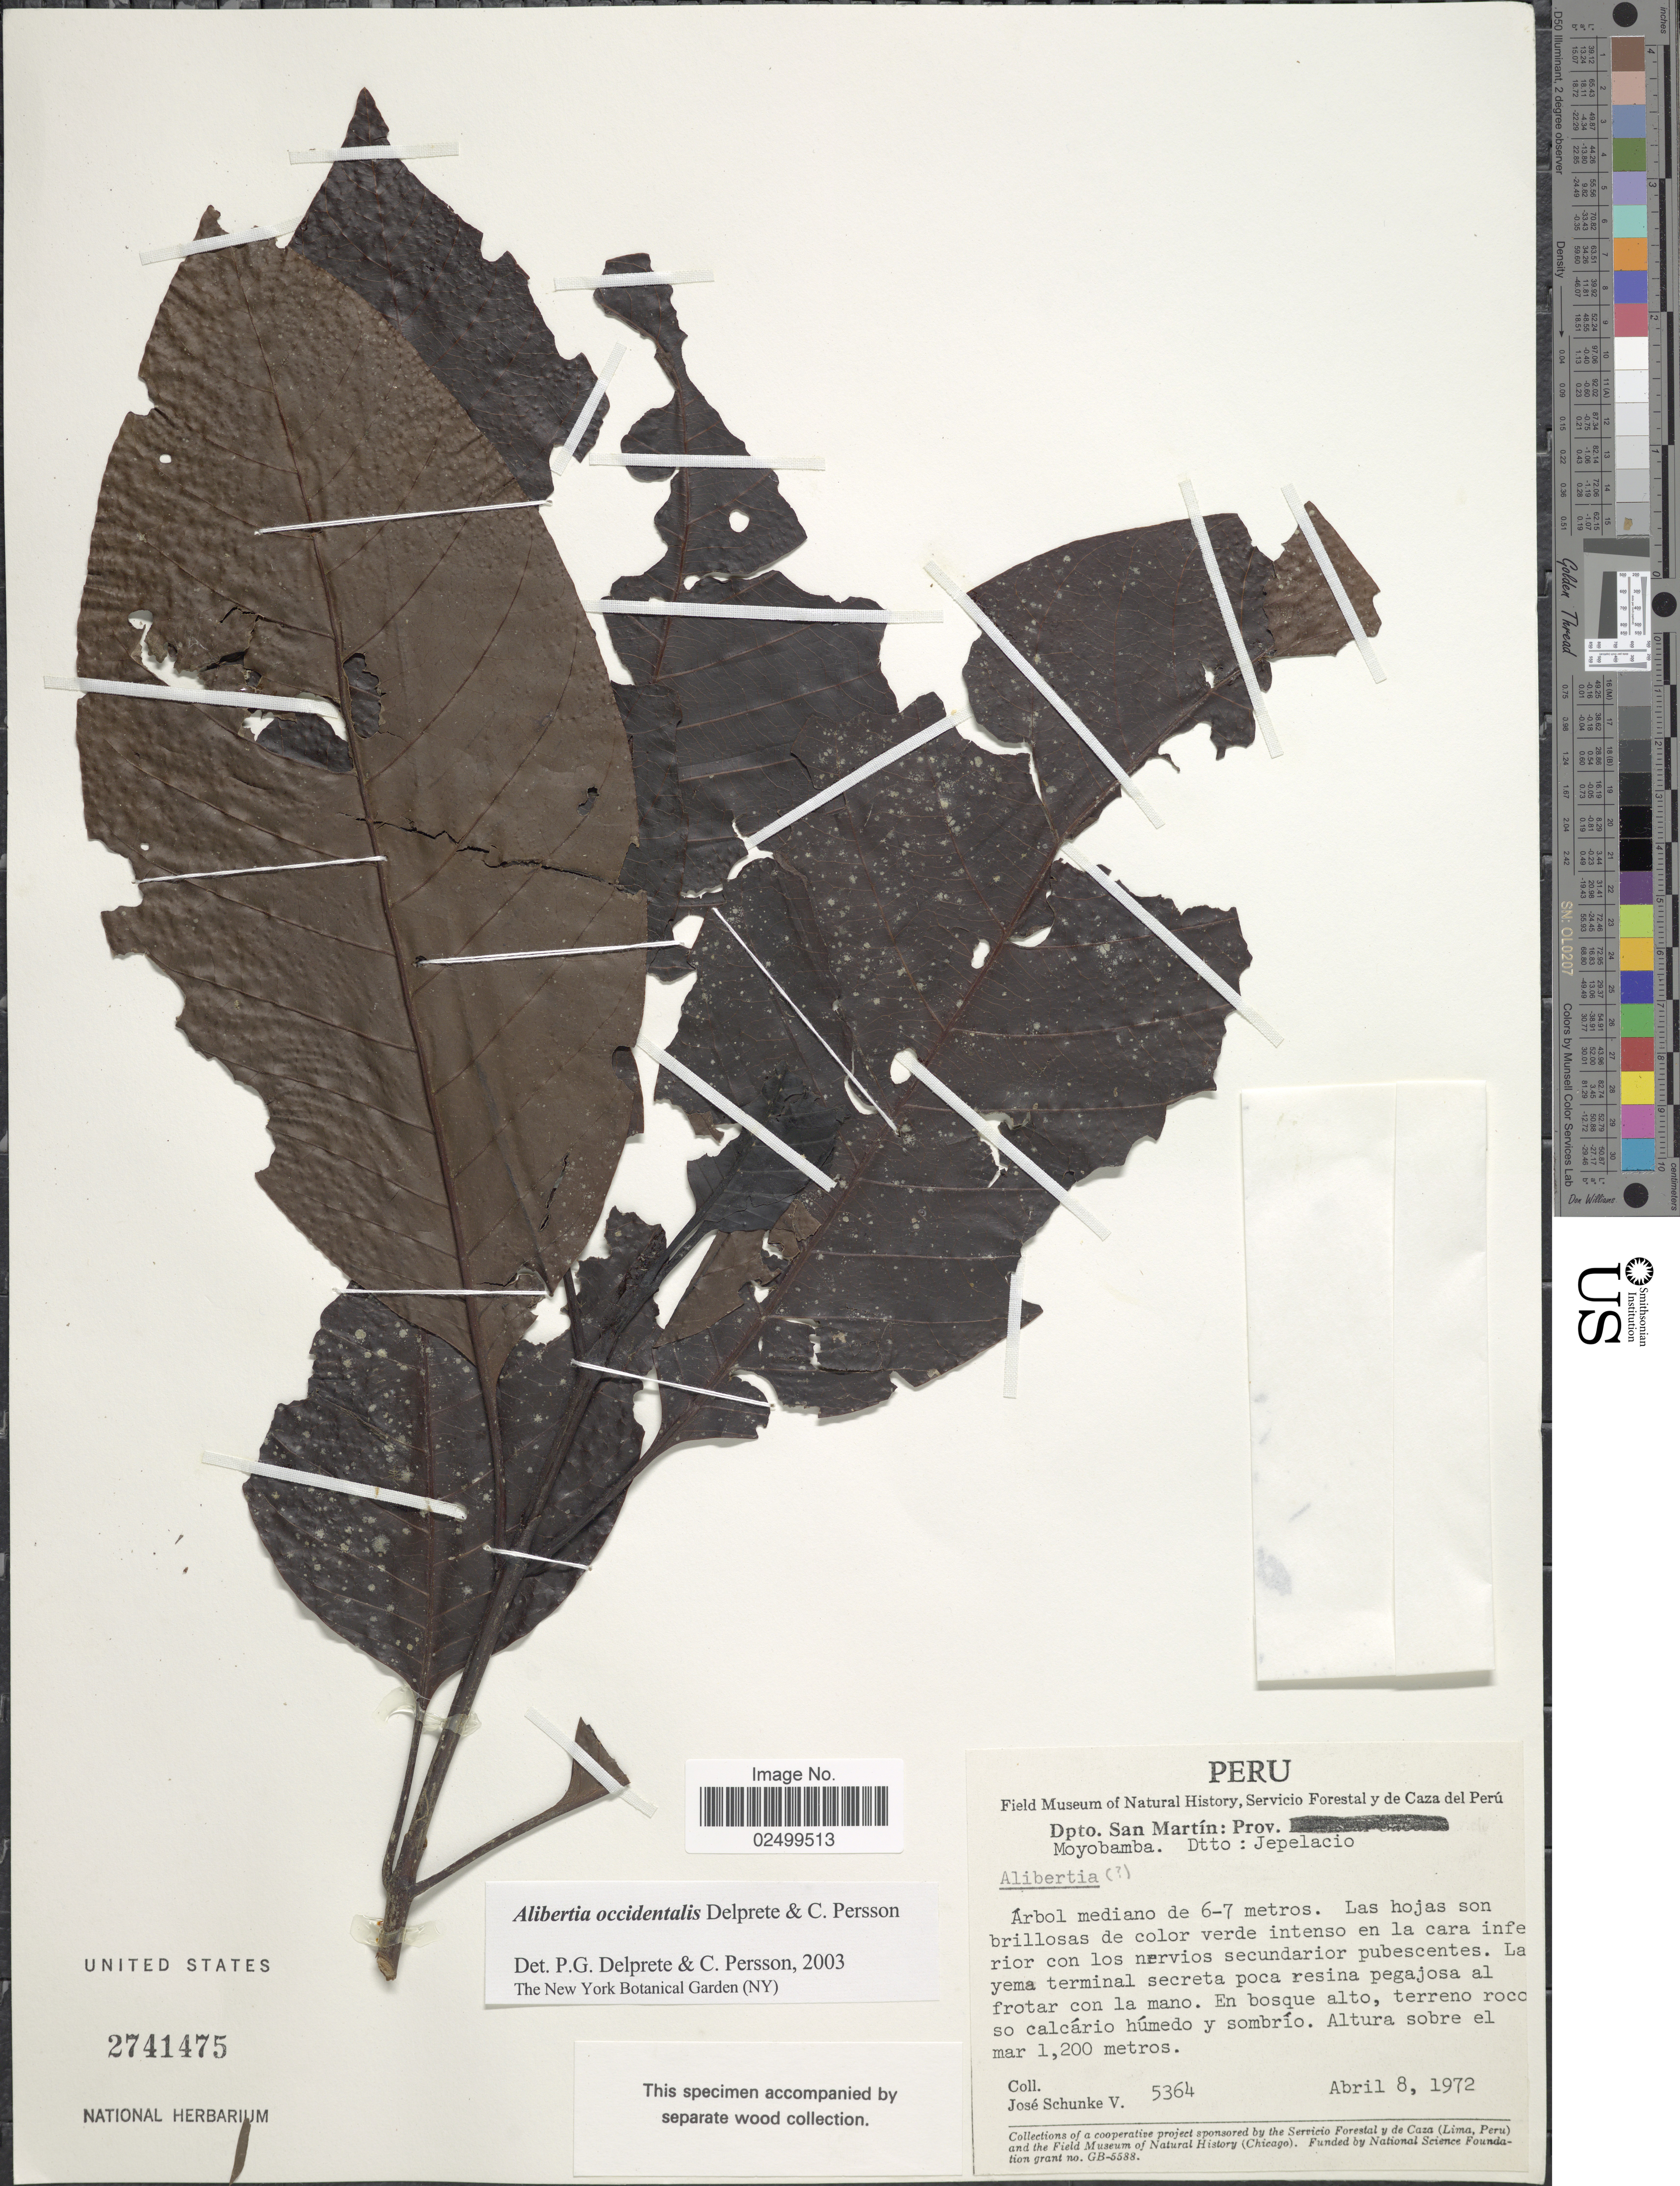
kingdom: Plantae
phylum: Tracheophyta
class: Magnoliopsida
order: Gentianales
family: Rubiaceae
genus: Alibertia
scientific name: Alibertia occidentalis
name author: Delprete & C. Persson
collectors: J. Schunke Vigo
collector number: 5364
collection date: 1972-04-08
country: Peru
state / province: San Martín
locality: Dpto. San Martín: Prov. Moyobamba. Dtto: Jepelacio.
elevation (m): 1200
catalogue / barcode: US 2741475